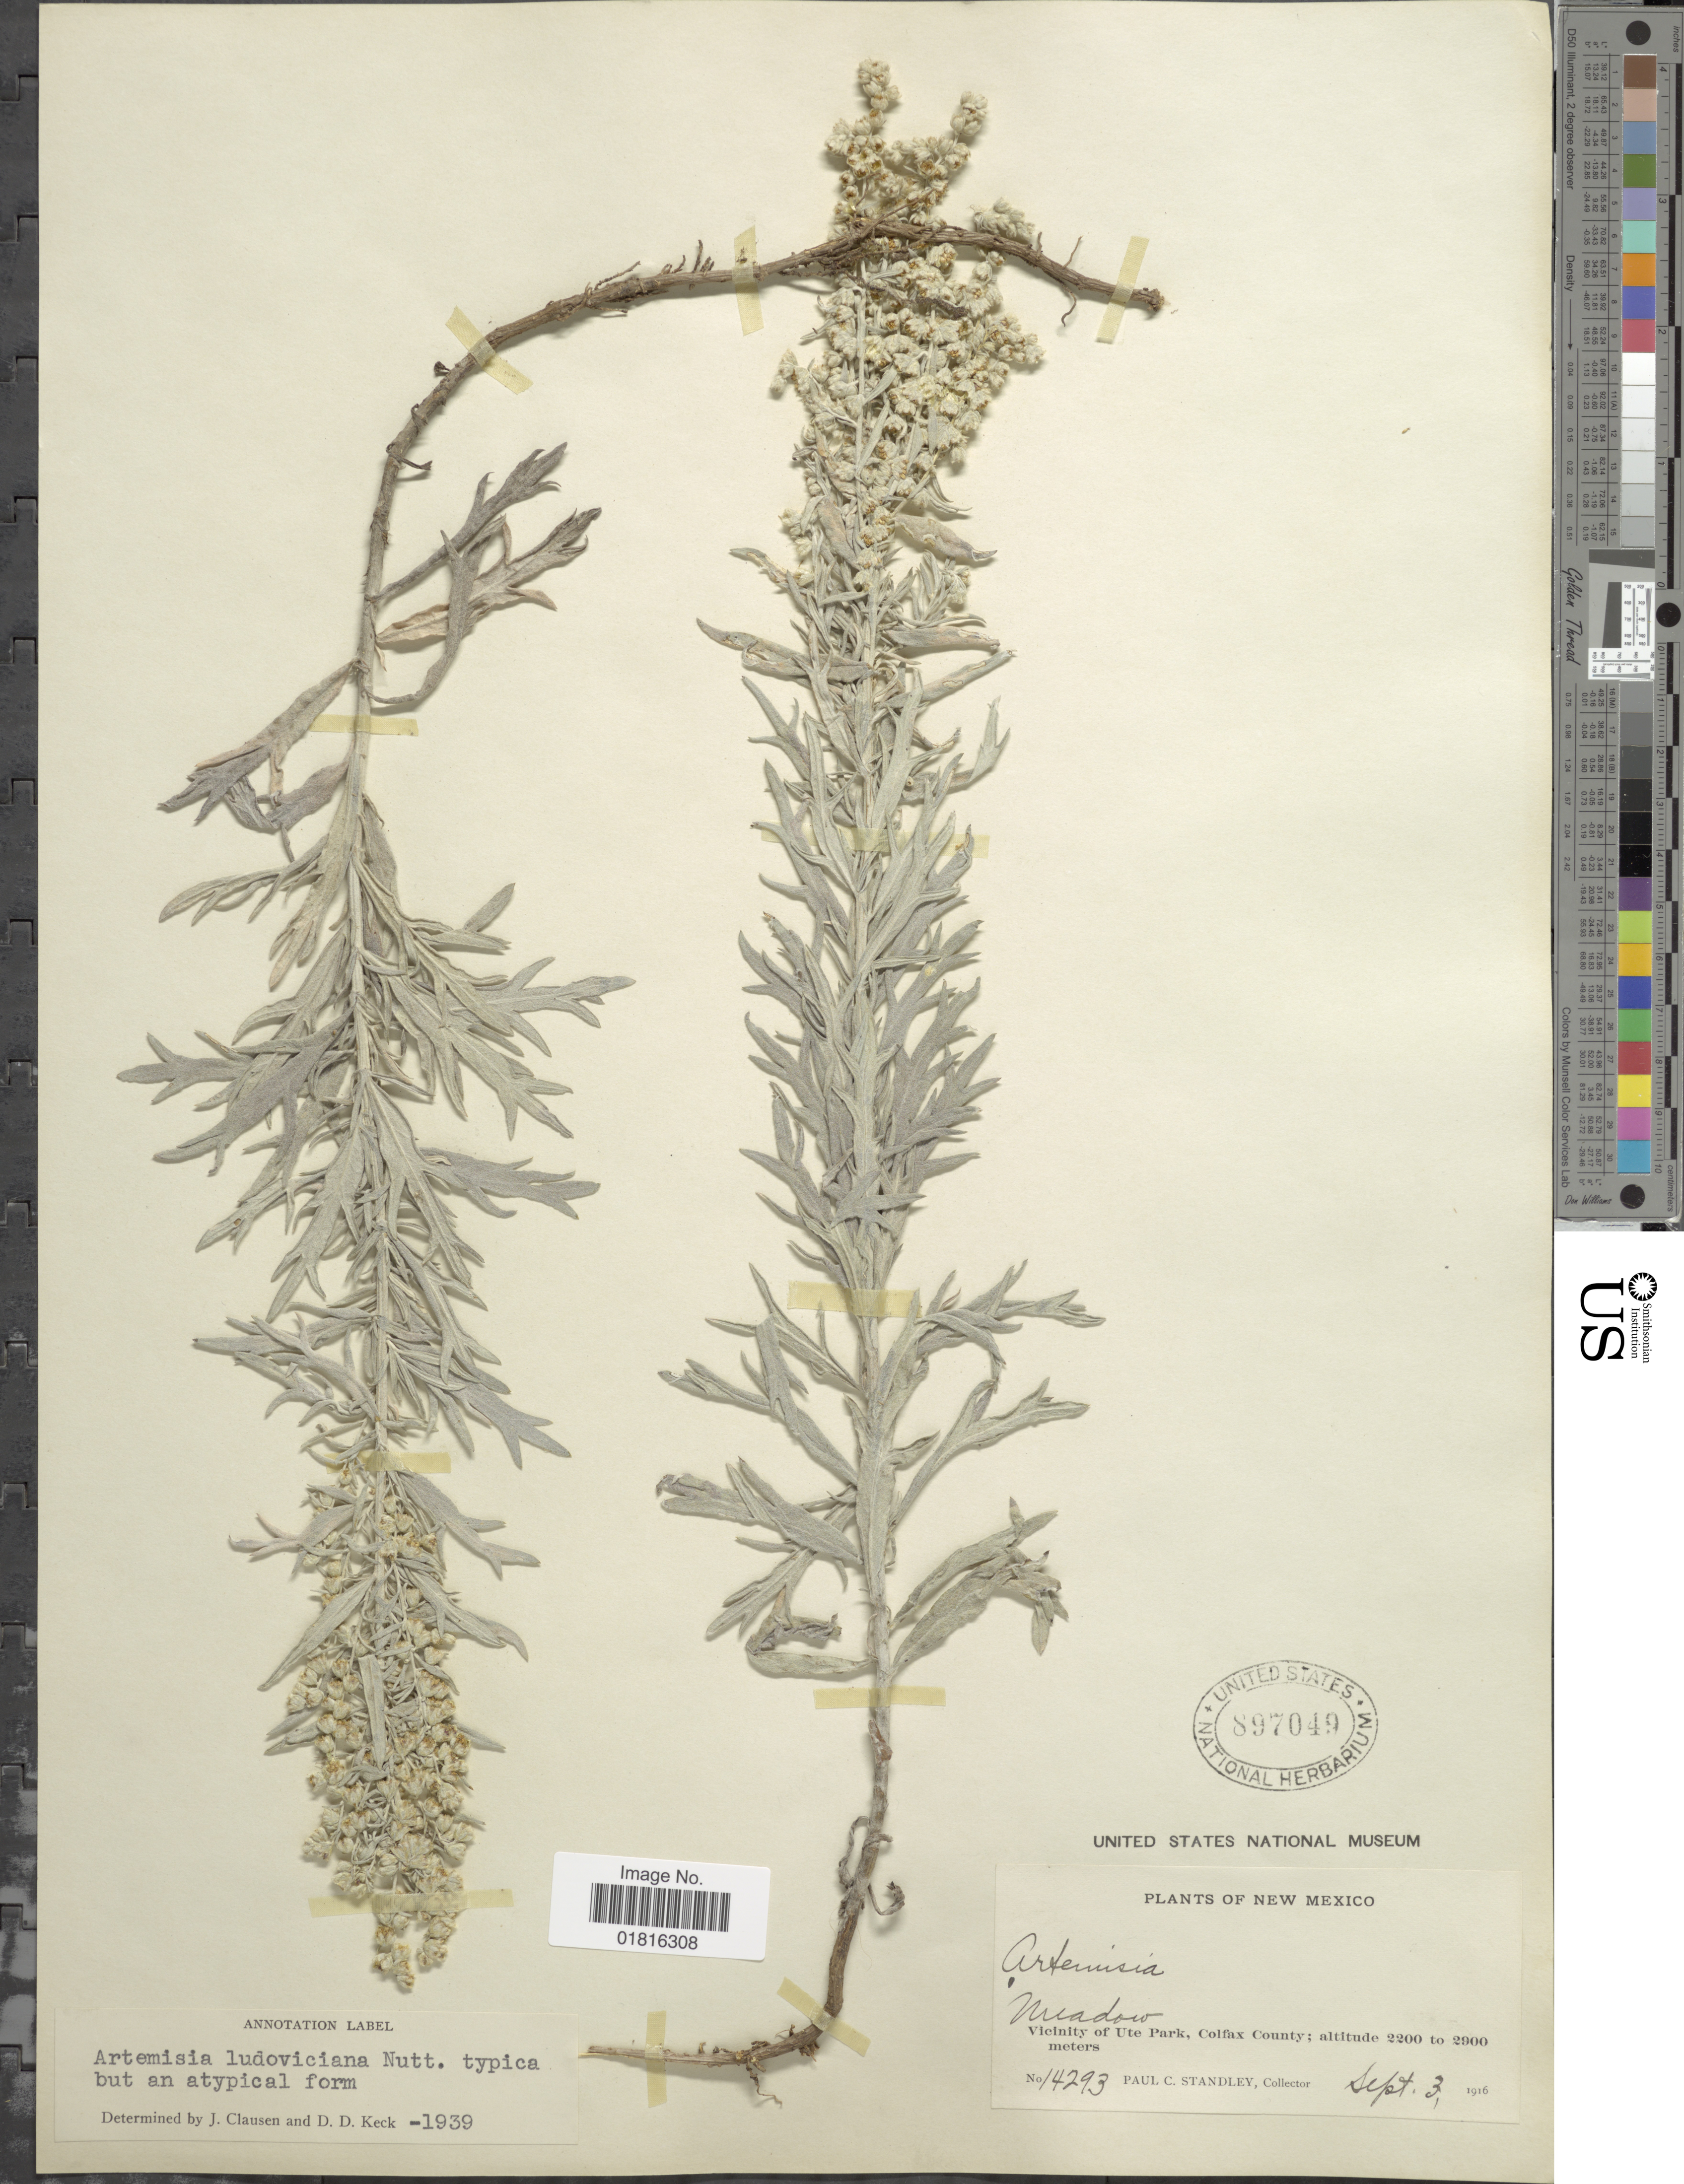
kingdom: Plantae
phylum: Tracheophyta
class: Magnoliopsida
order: Asterales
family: Asteraceae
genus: Artemisia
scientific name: Artemisia ludoviciana subsp. ludoviciana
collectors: P. C. Standley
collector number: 14293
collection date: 1916-09-03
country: United States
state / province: New Mexico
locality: Meadow, Vicinity of Ute Park, Colfax County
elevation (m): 2200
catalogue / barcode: US 897049